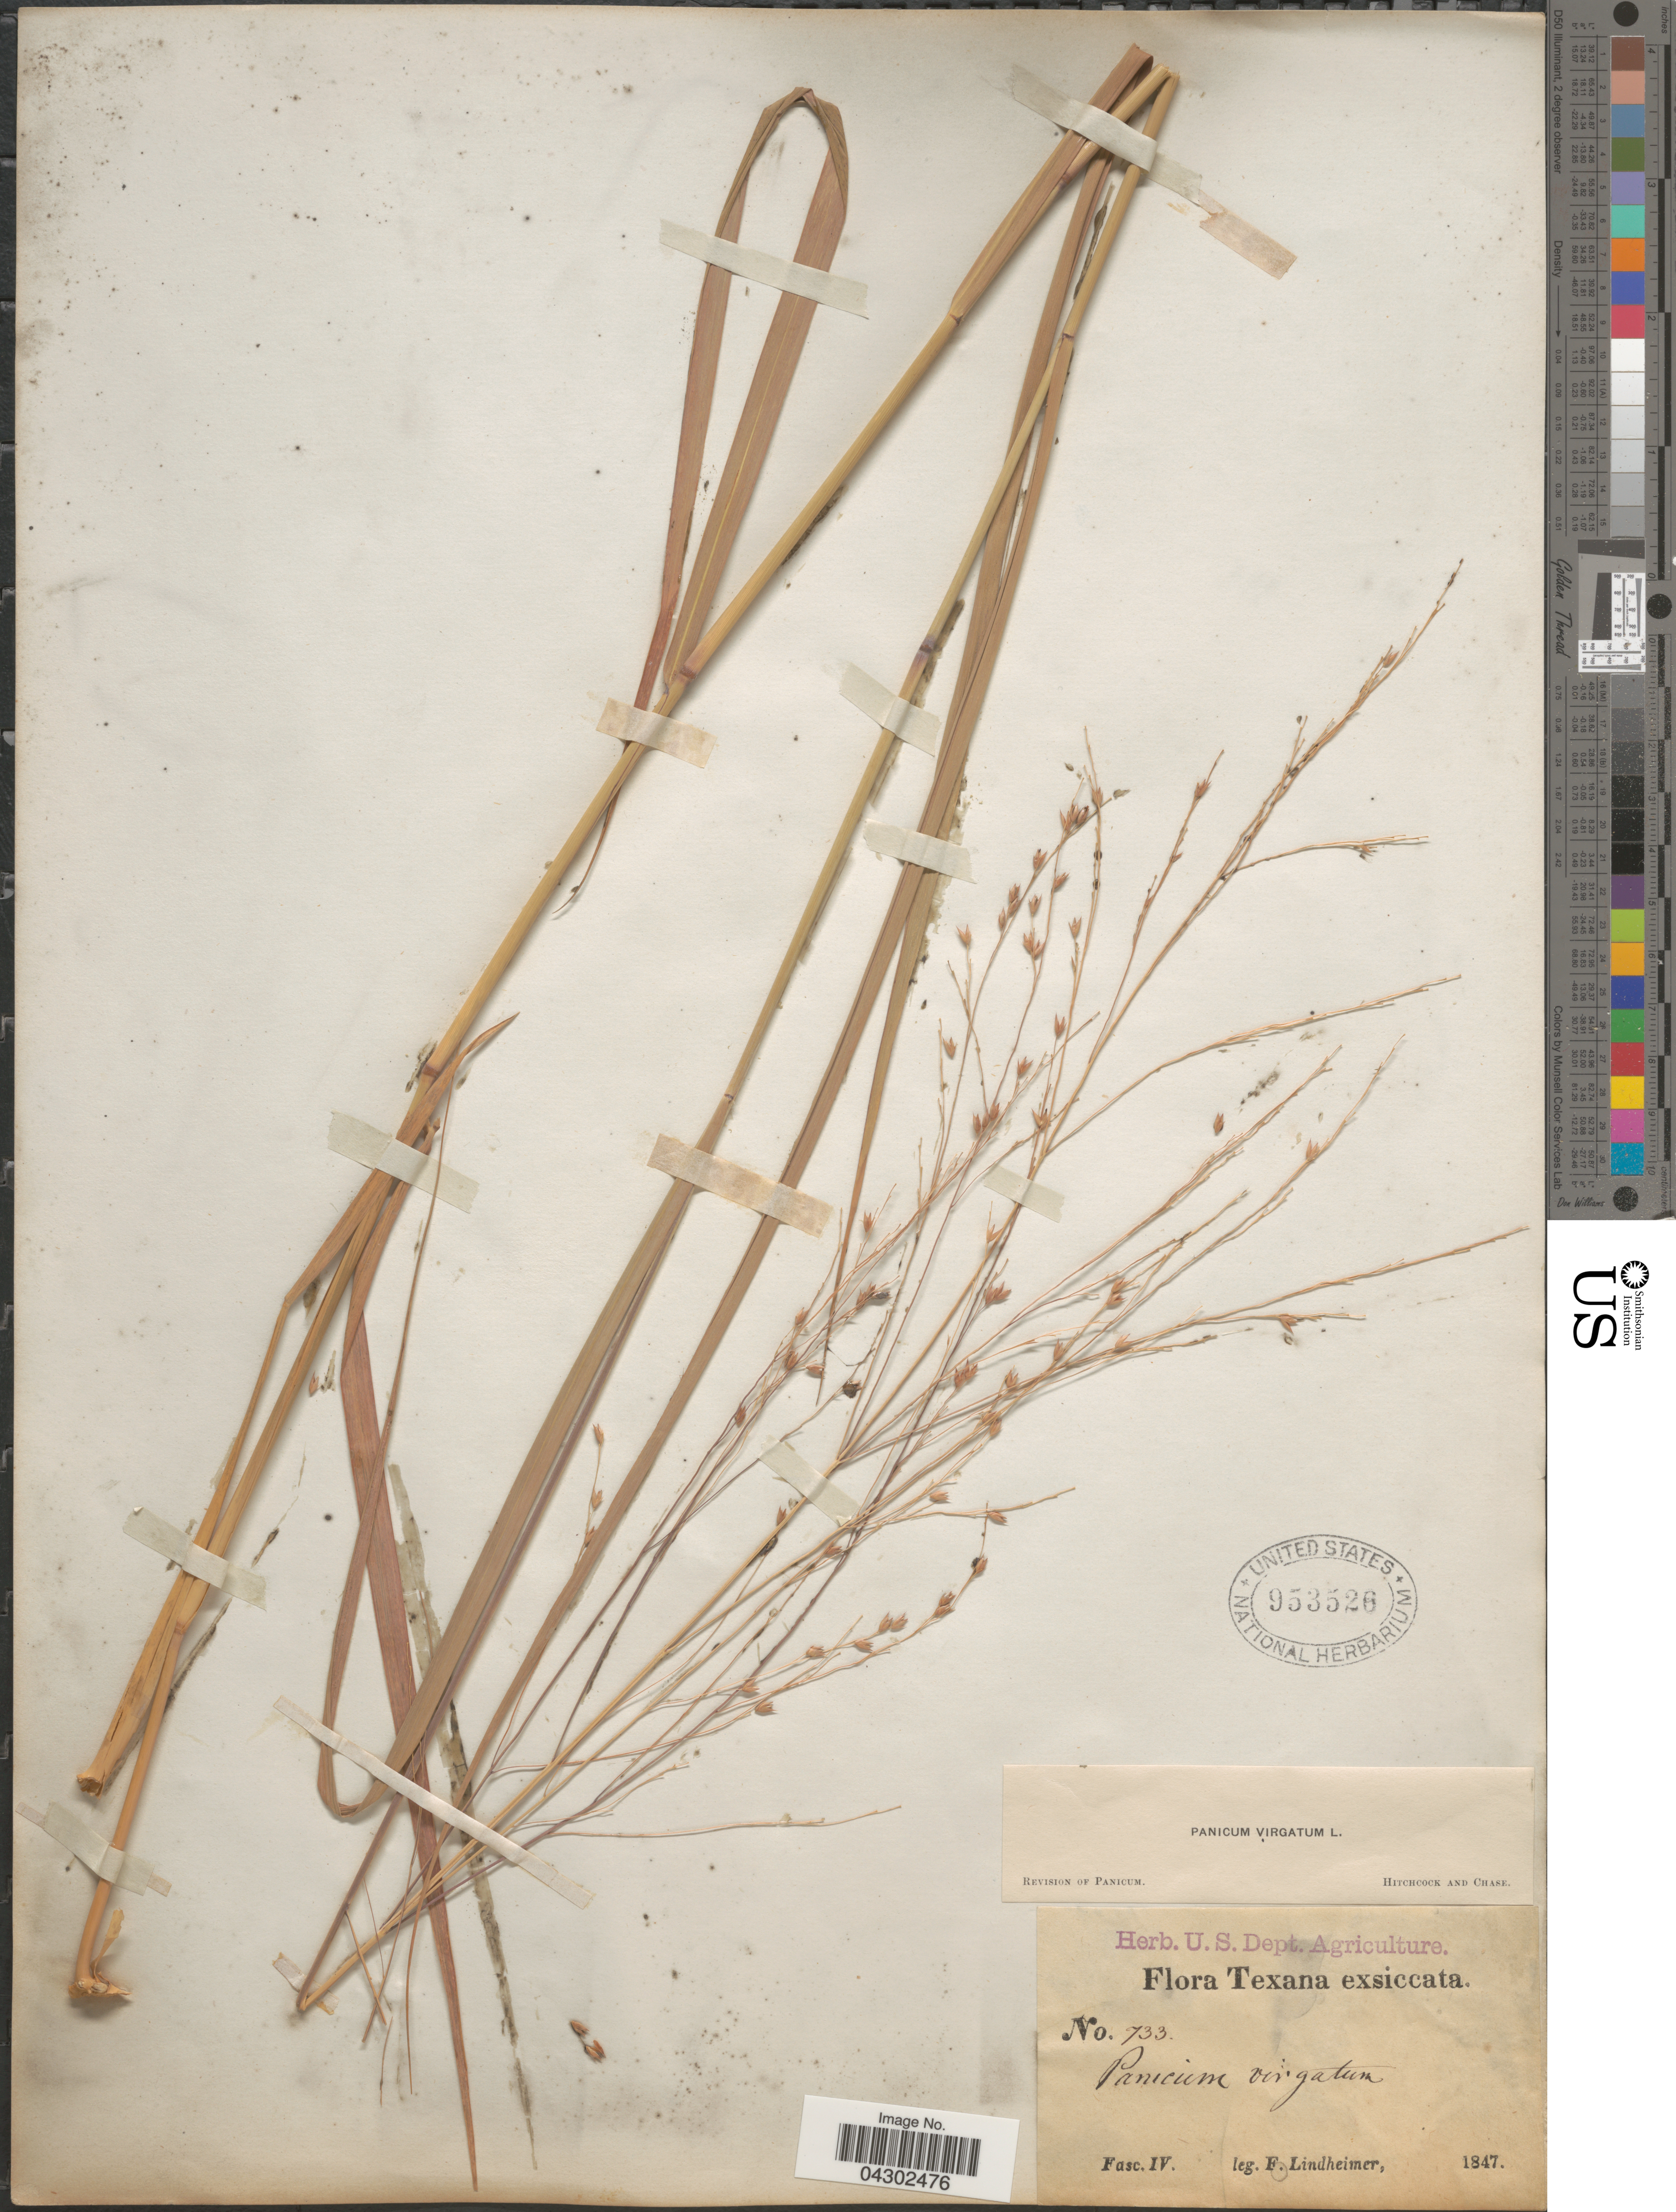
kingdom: Plantae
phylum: Tracheophyta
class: Liliopsida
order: Poales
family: Poaceae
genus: Panicum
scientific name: Panicum virgatum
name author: L.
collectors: F. Lindheimer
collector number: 733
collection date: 1847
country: United States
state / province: Texas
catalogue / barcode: US 953526